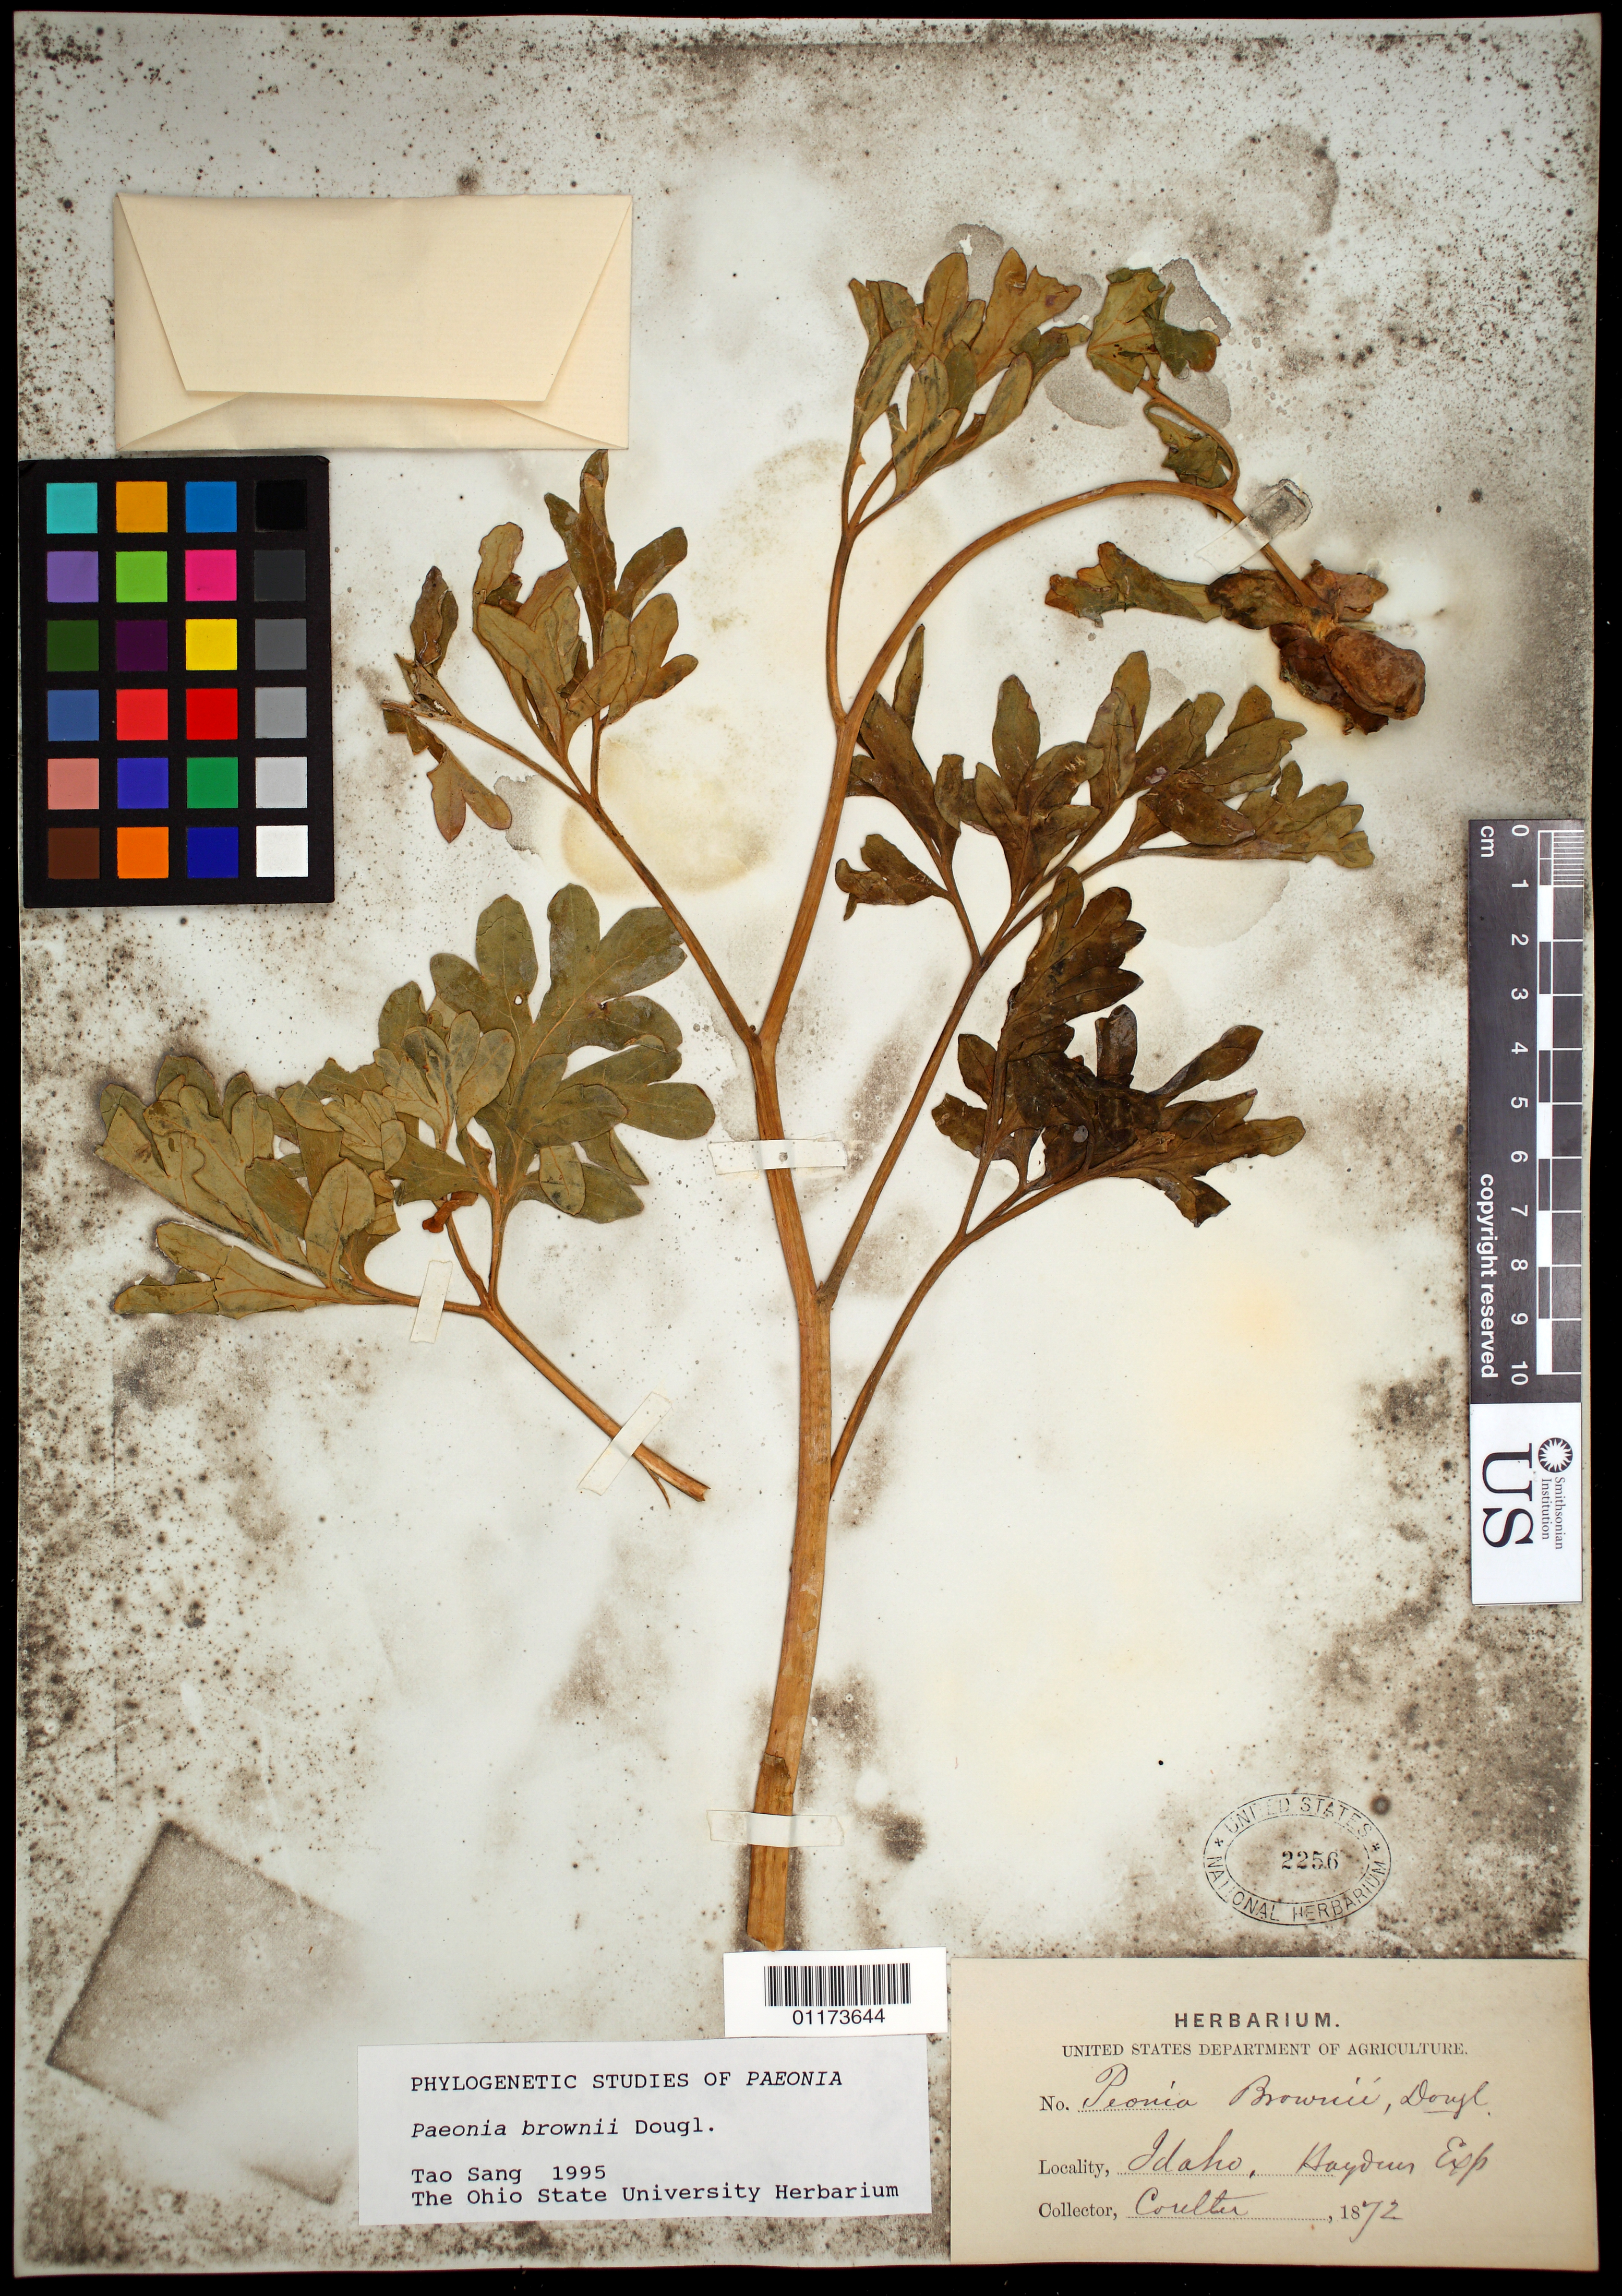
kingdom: Plantae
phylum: Tracheophyta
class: Magnoliopsida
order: Saxifragales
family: Paeoniaceae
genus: Paeonia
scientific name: Paeonia brownii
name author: Douglas ex Hook.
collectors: -- Coulter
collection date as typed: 1872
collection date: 1872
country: United States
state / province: Idaho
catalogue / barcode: US 2256